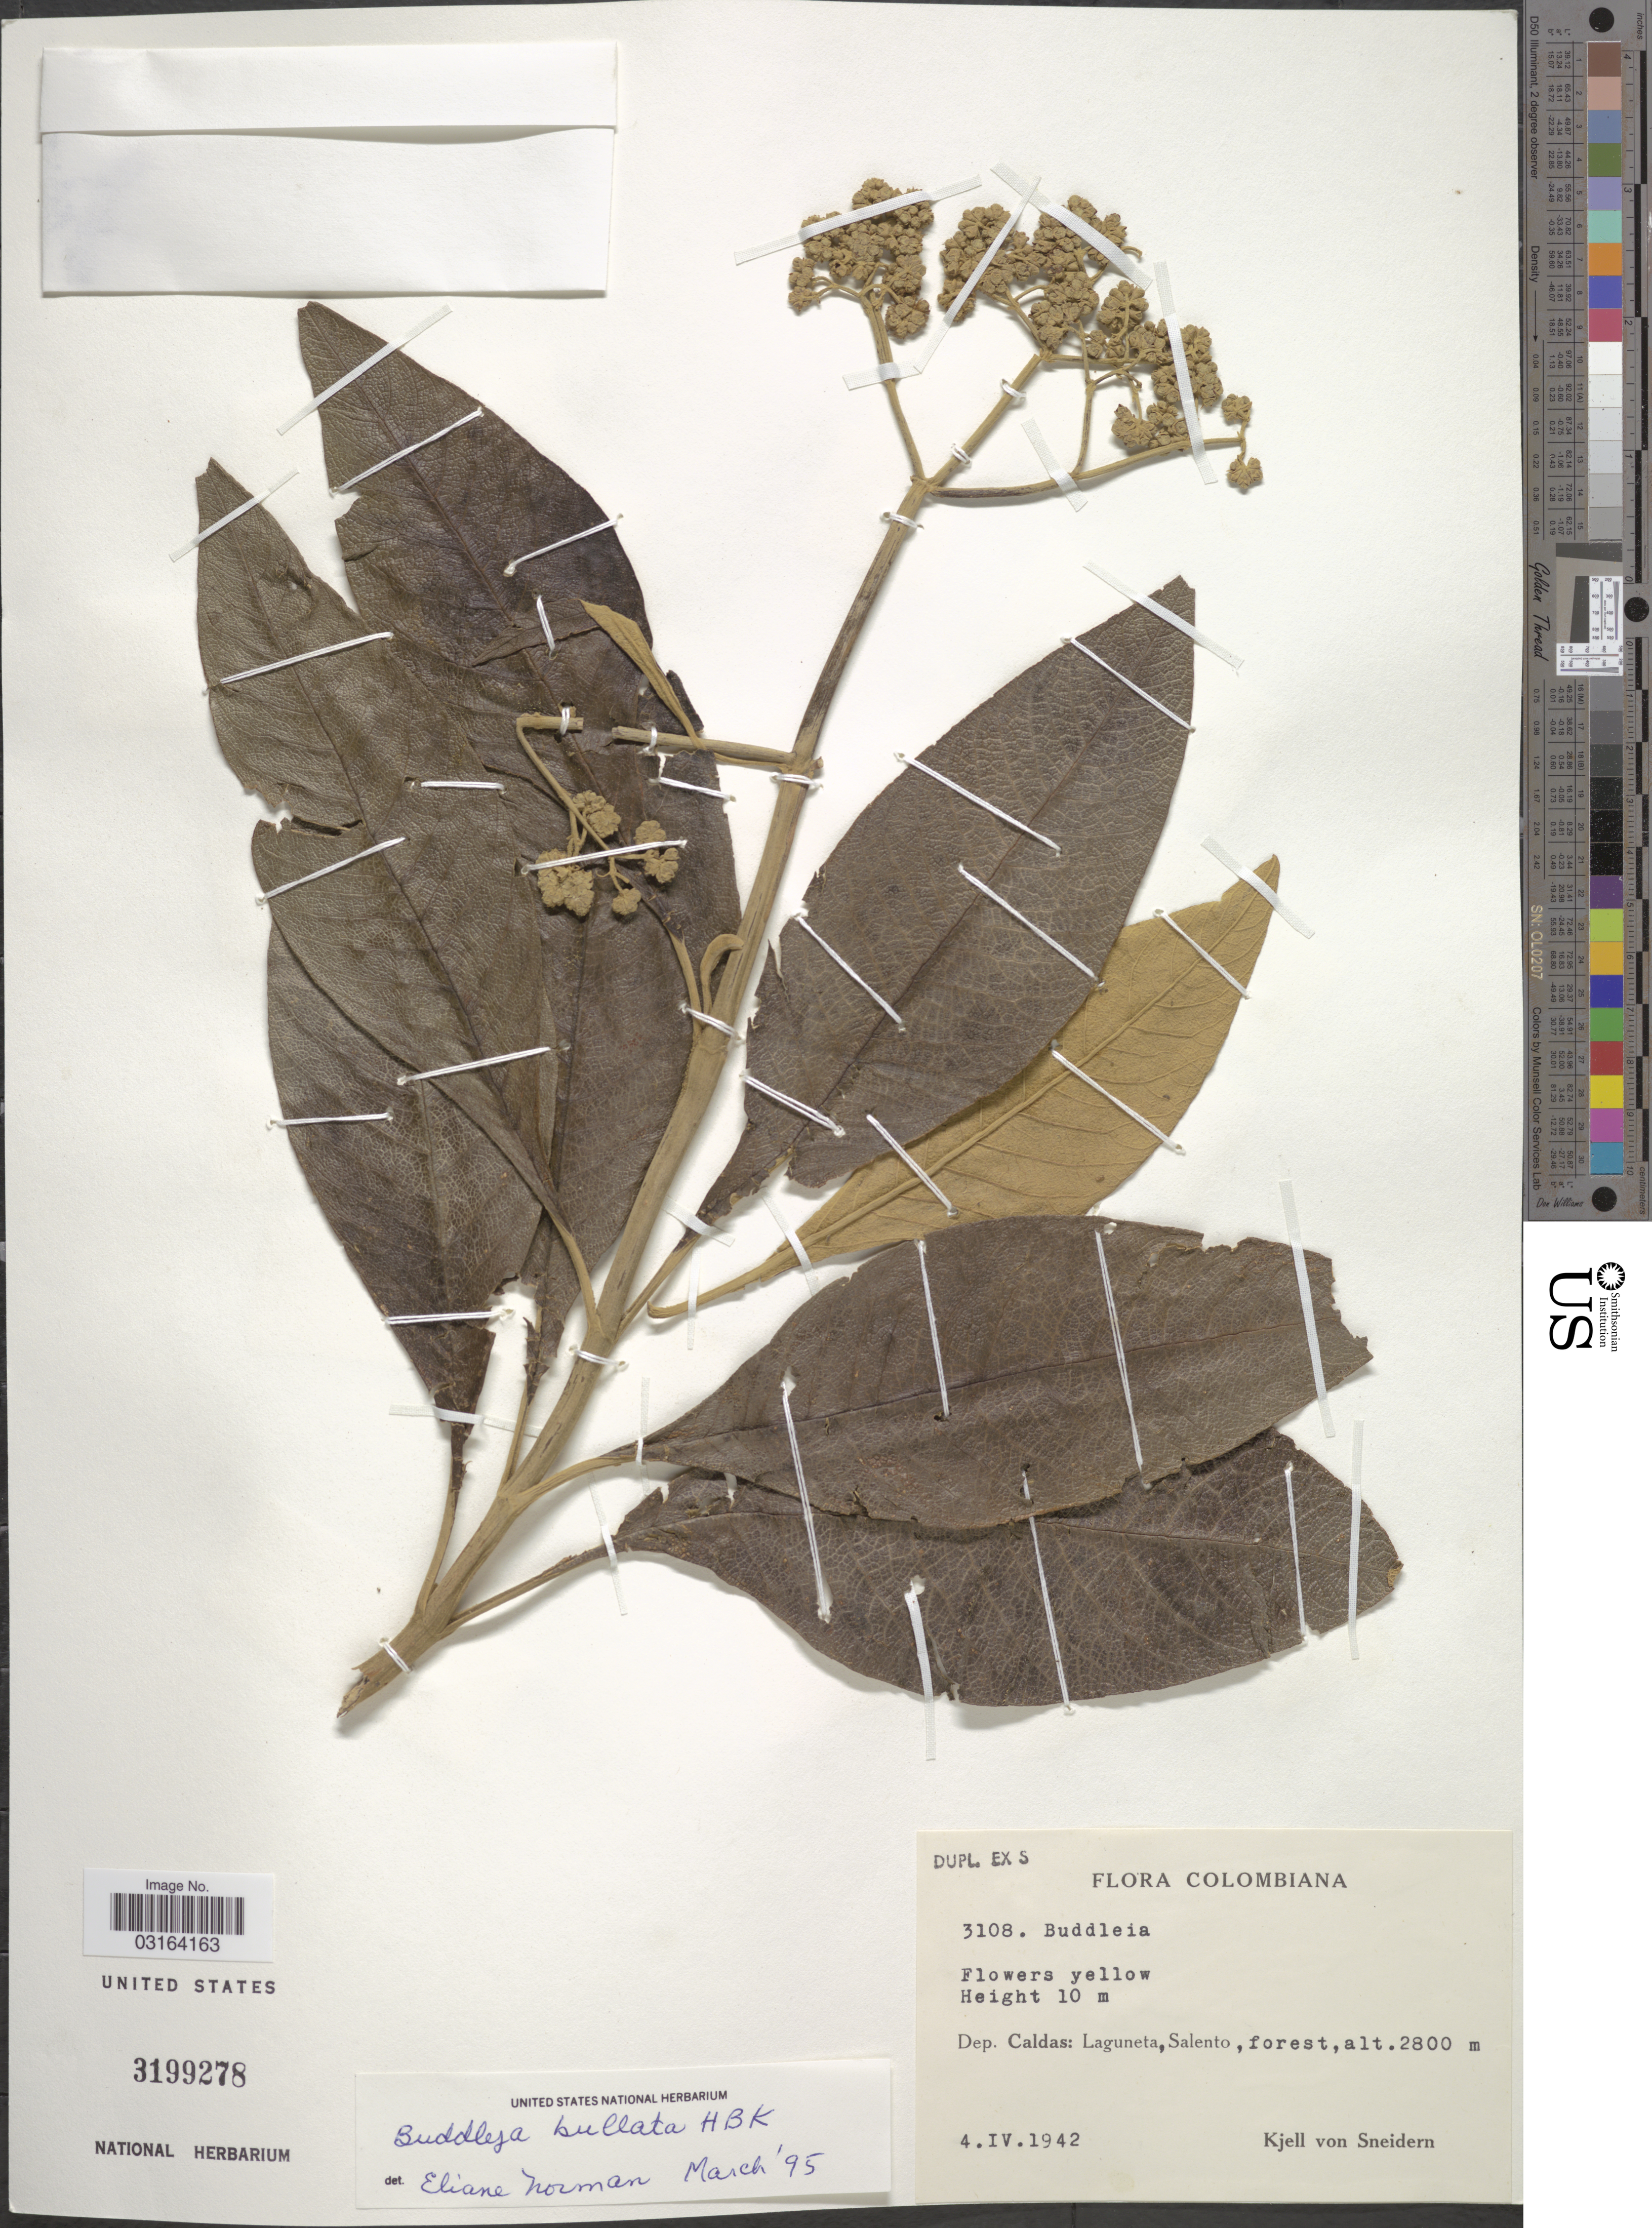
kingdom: Plantae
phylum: Tracheophyta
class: Magnoliopsida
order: Lamiales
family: Scrophulariaceae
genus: Buddleja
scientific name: Buddleja bullata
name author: Kunth in Humb. & et al.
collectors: K. von Sneidern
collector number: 3108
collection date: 1942-04-04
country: Colombia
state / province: Caldas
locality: Dep. Caldas: Laguneta, Salento.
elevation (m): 2800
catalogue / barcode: US 3199278